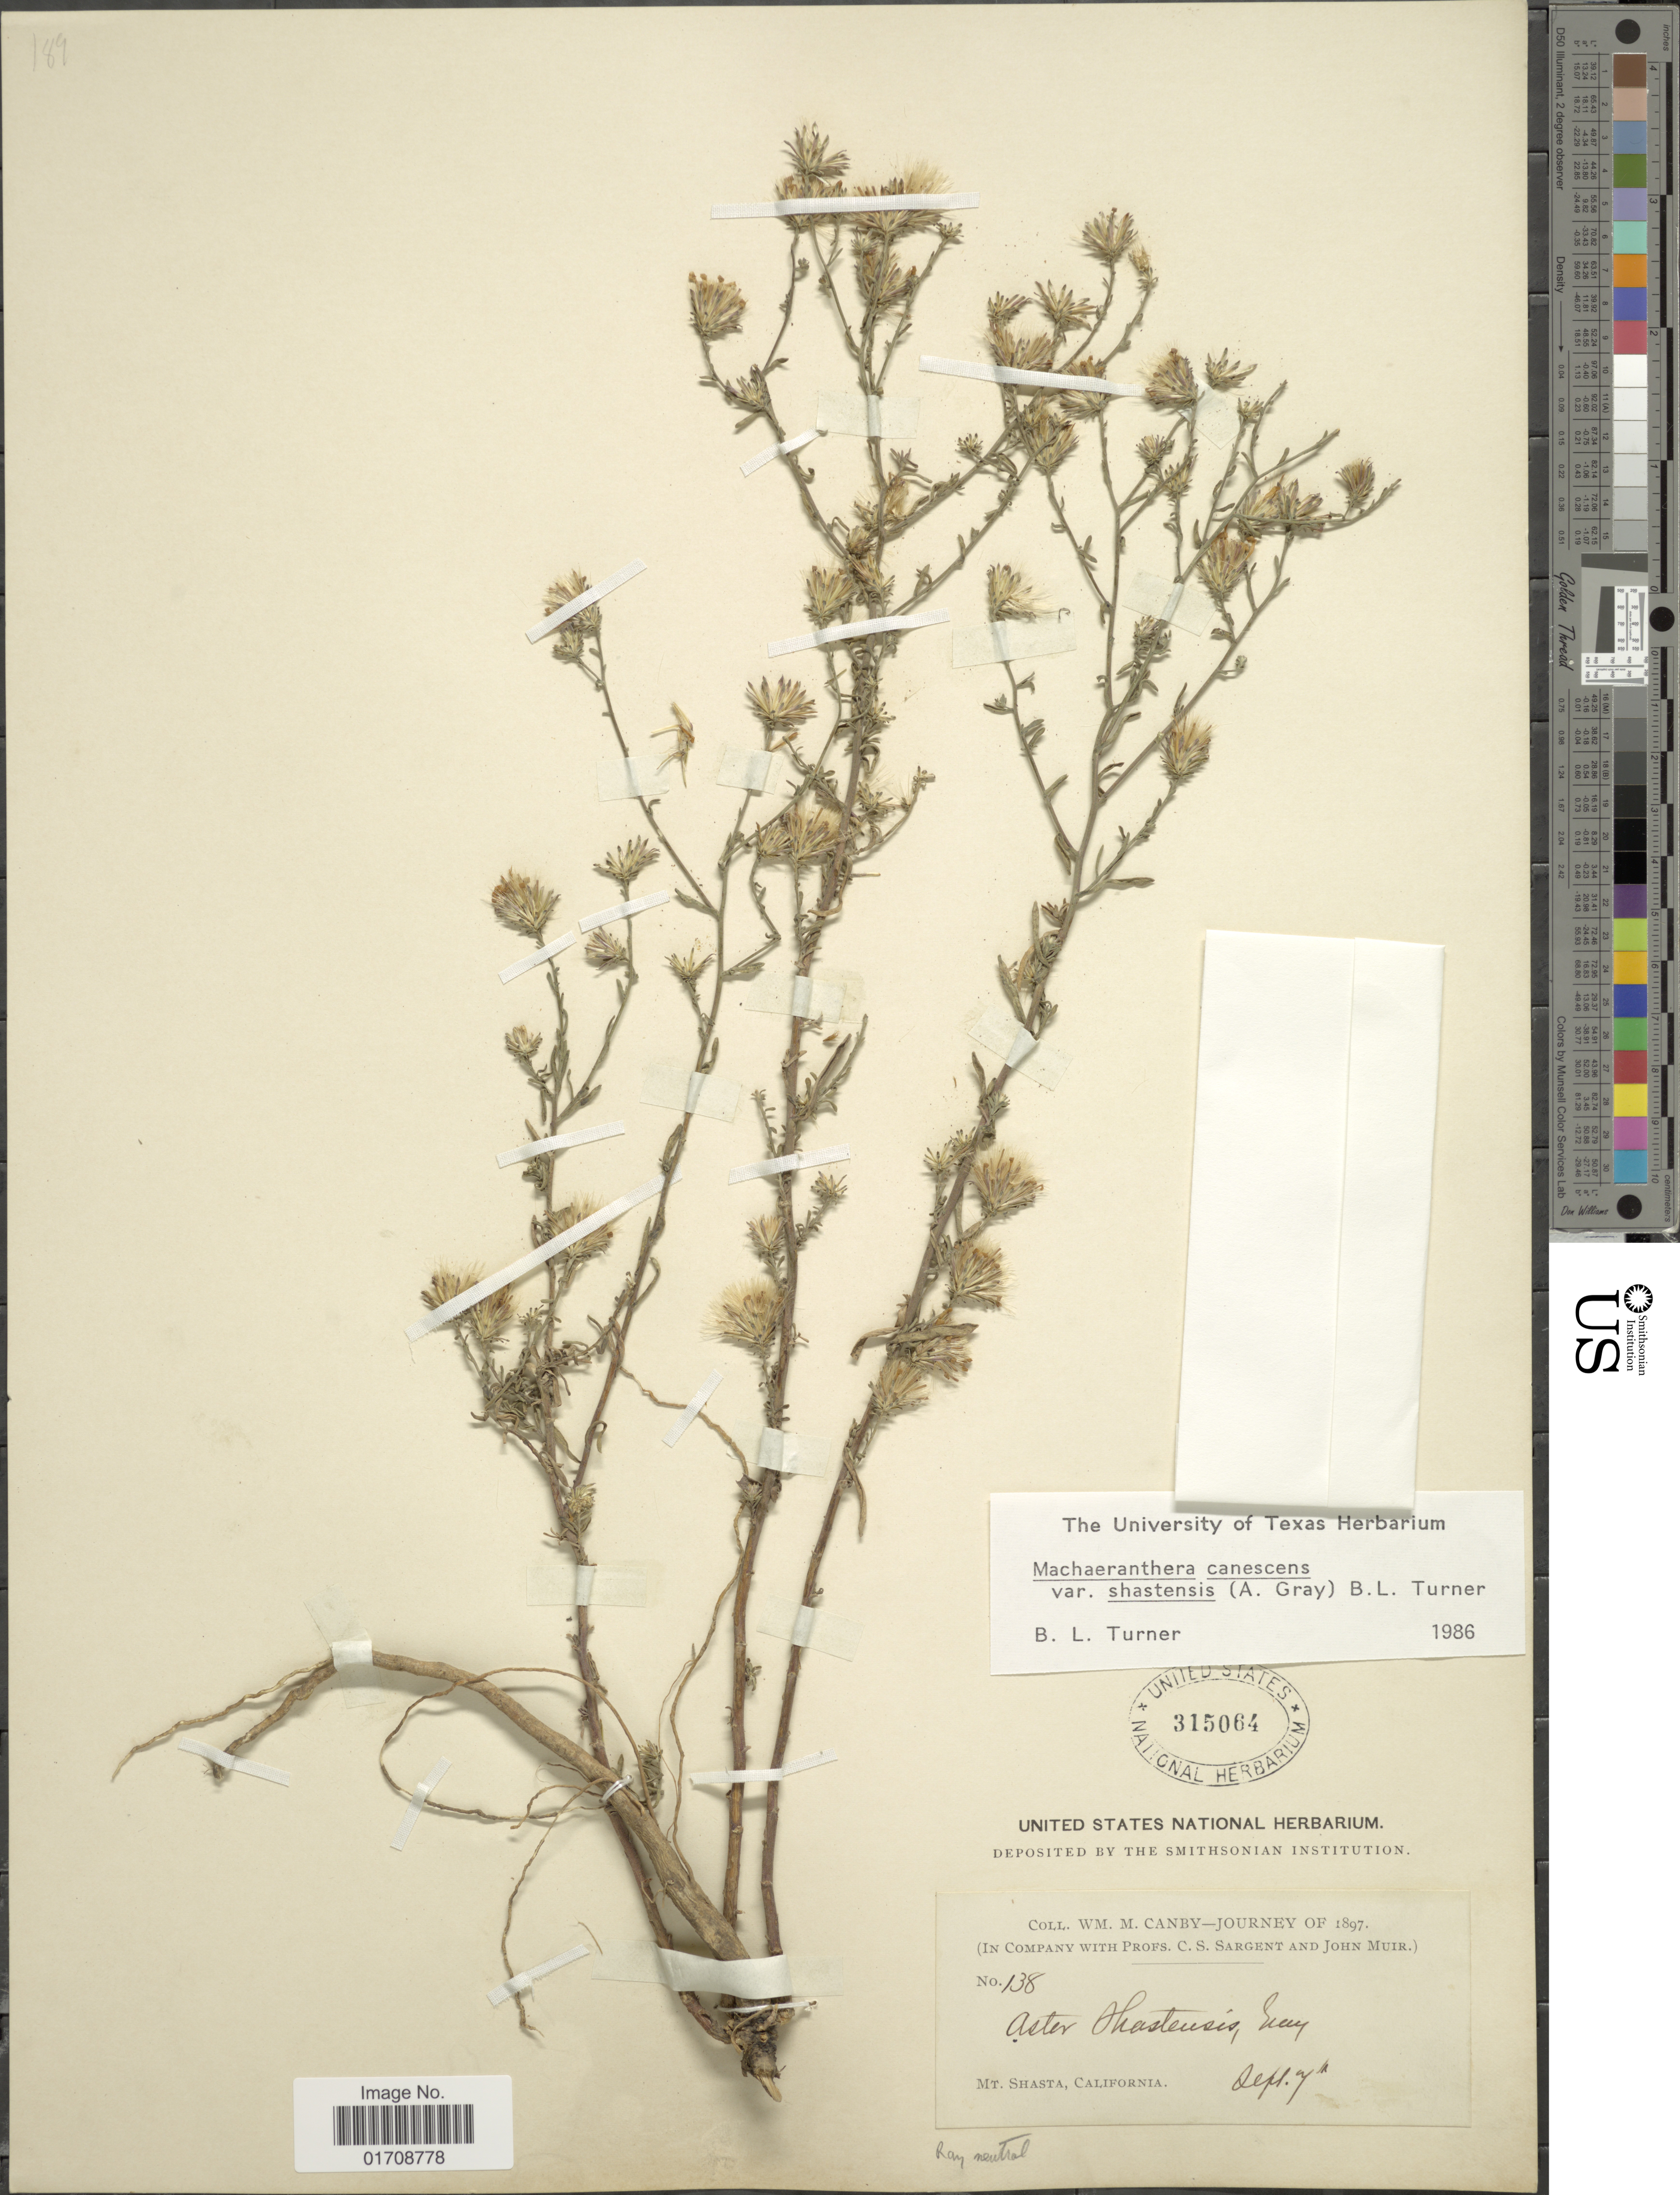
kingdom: Plantae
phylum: Tracheophyta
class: Magnoliopsida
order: Asterales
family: Asteraceae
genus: Machaeranthera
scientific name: Machaeranthera canescens var. shastensis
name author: (A. Gray) B.L. Turner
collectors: W. M. Canby, C. S. Sargent & J. Muir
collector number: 138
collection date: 1897-09-07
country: United States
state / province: California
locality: Mt. Shasta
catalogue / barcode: US 315064